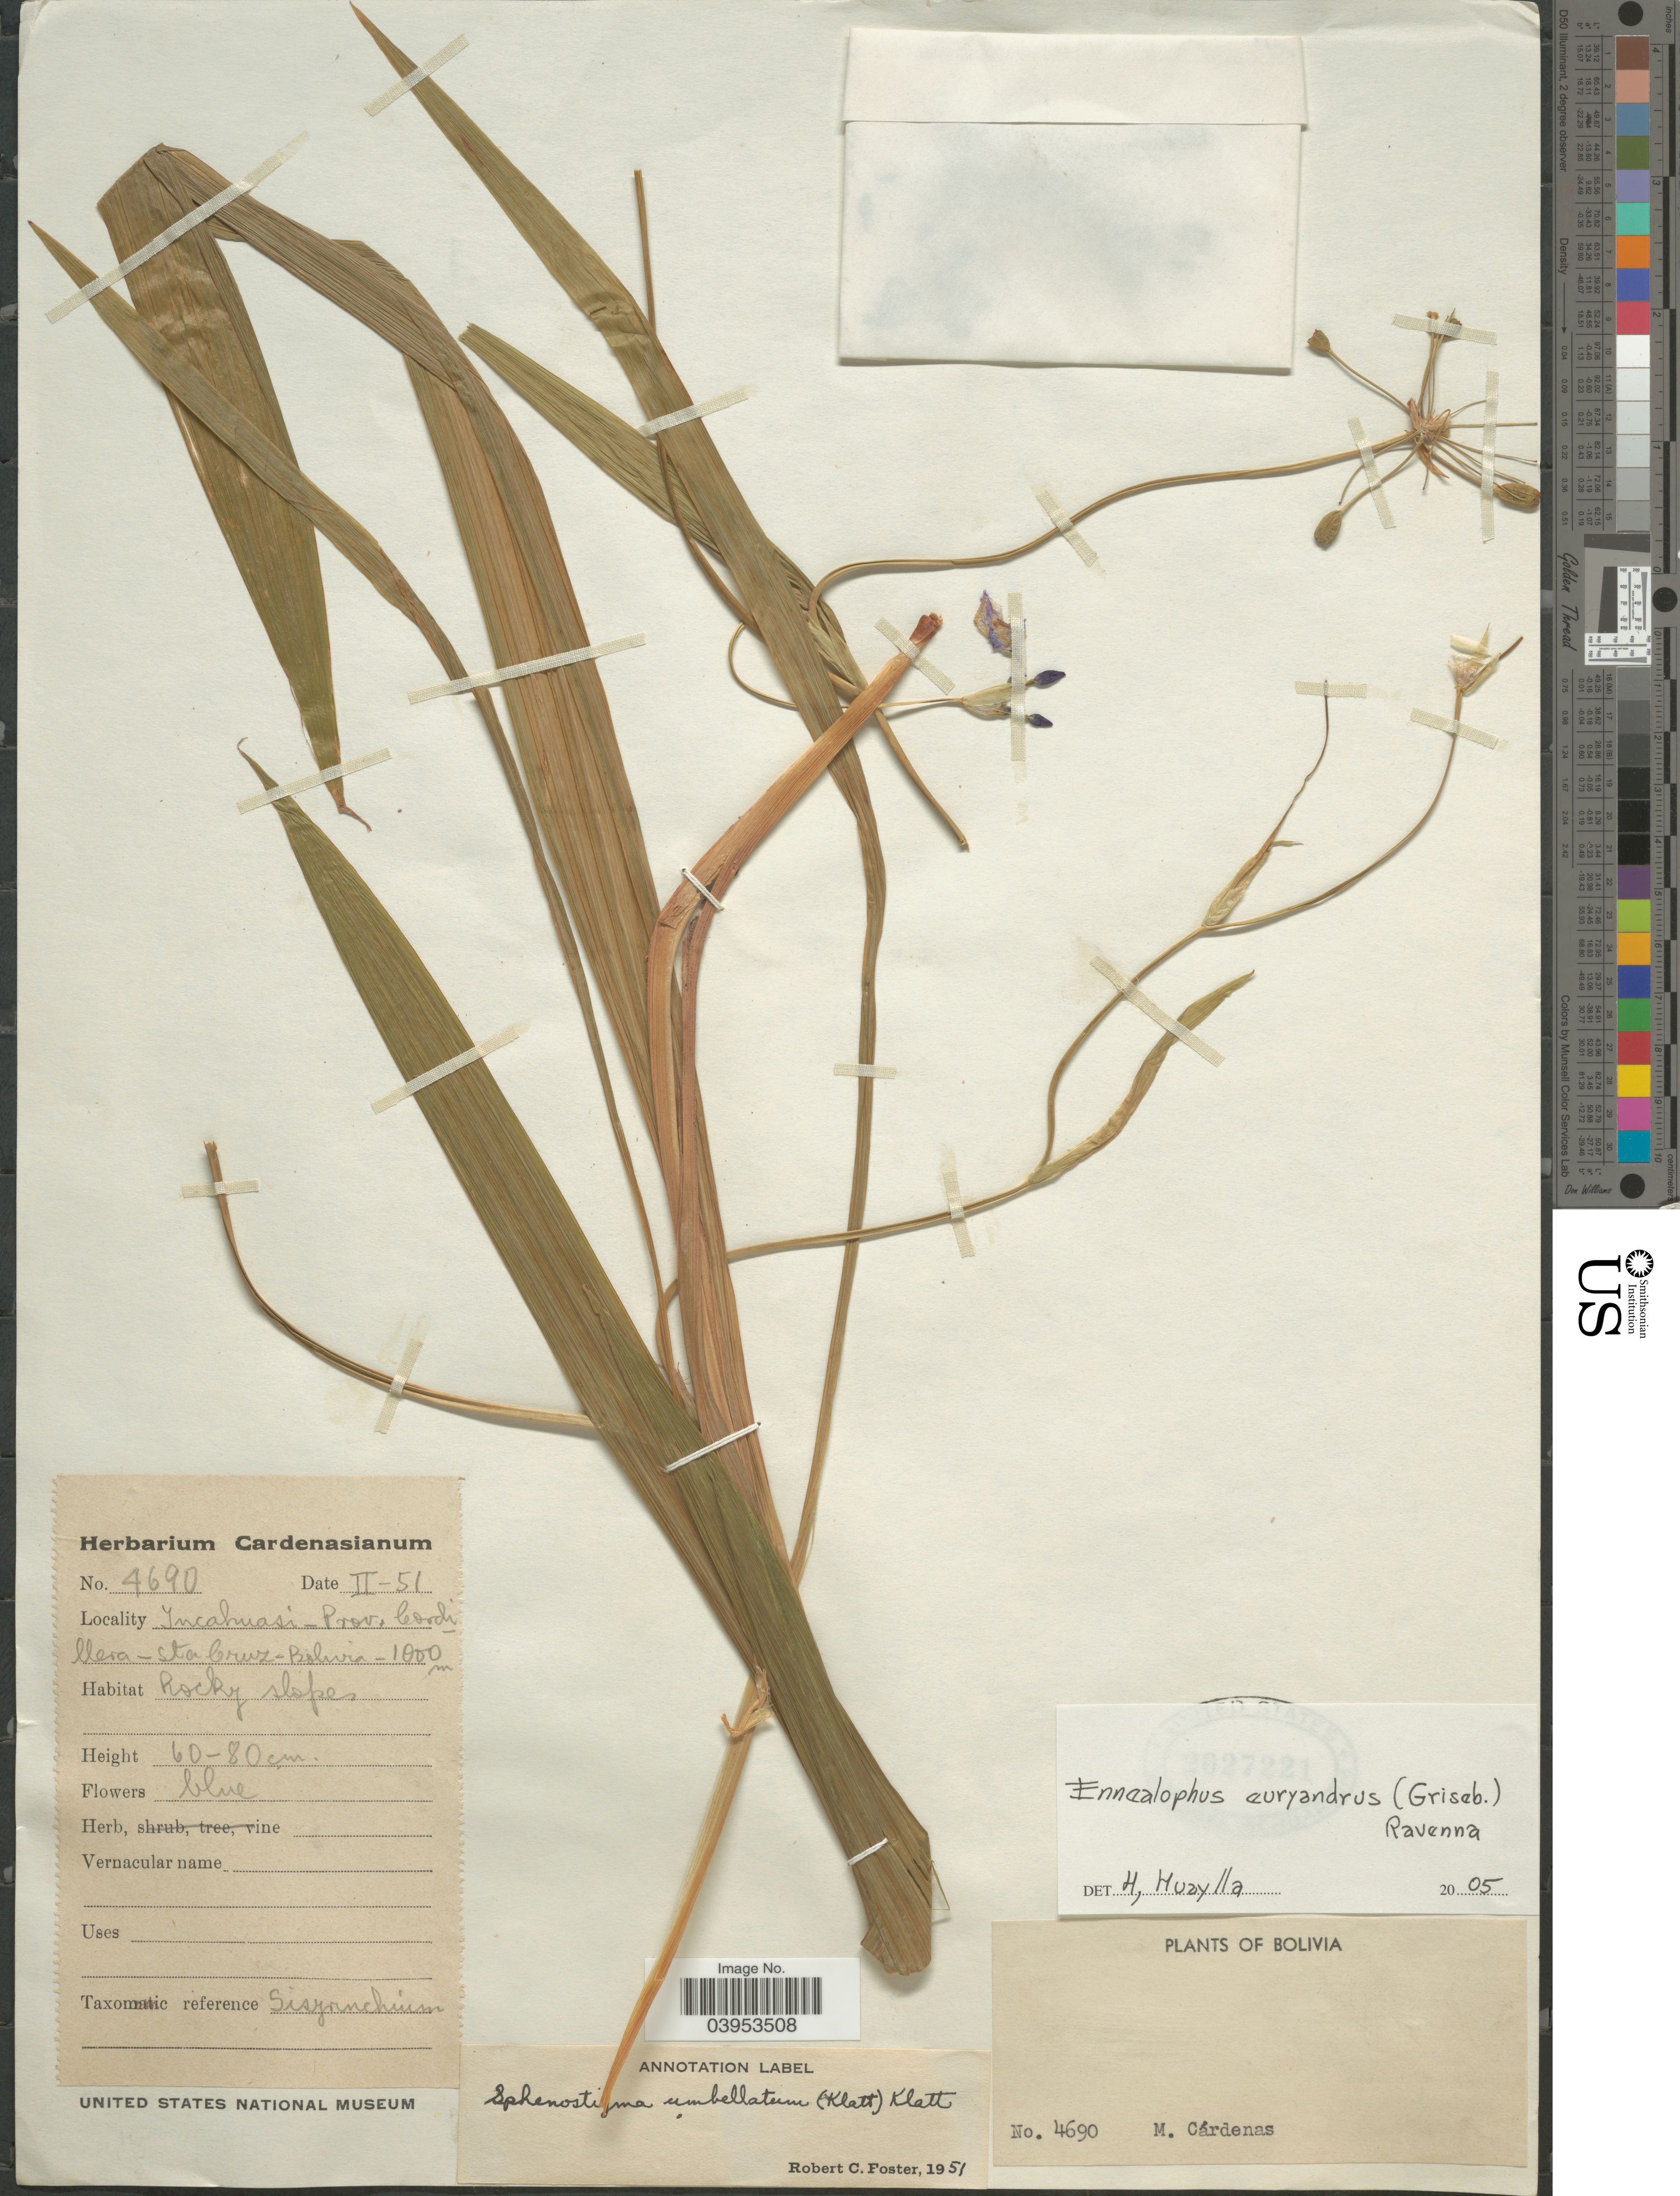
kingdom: Plantae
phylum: Tracheophyta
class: Liliopsida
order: Asparagales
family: Iridaceae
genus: Alophia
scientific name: Alophia euryandra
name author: (Griseb.) Lillo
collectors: M. Cárdenas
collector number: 4690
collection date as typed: Transcribed d/m/y: /2/51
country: Bolivia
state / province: Santa Cruz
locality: Incahuasi - Prov. Cordillera.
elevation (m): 1000